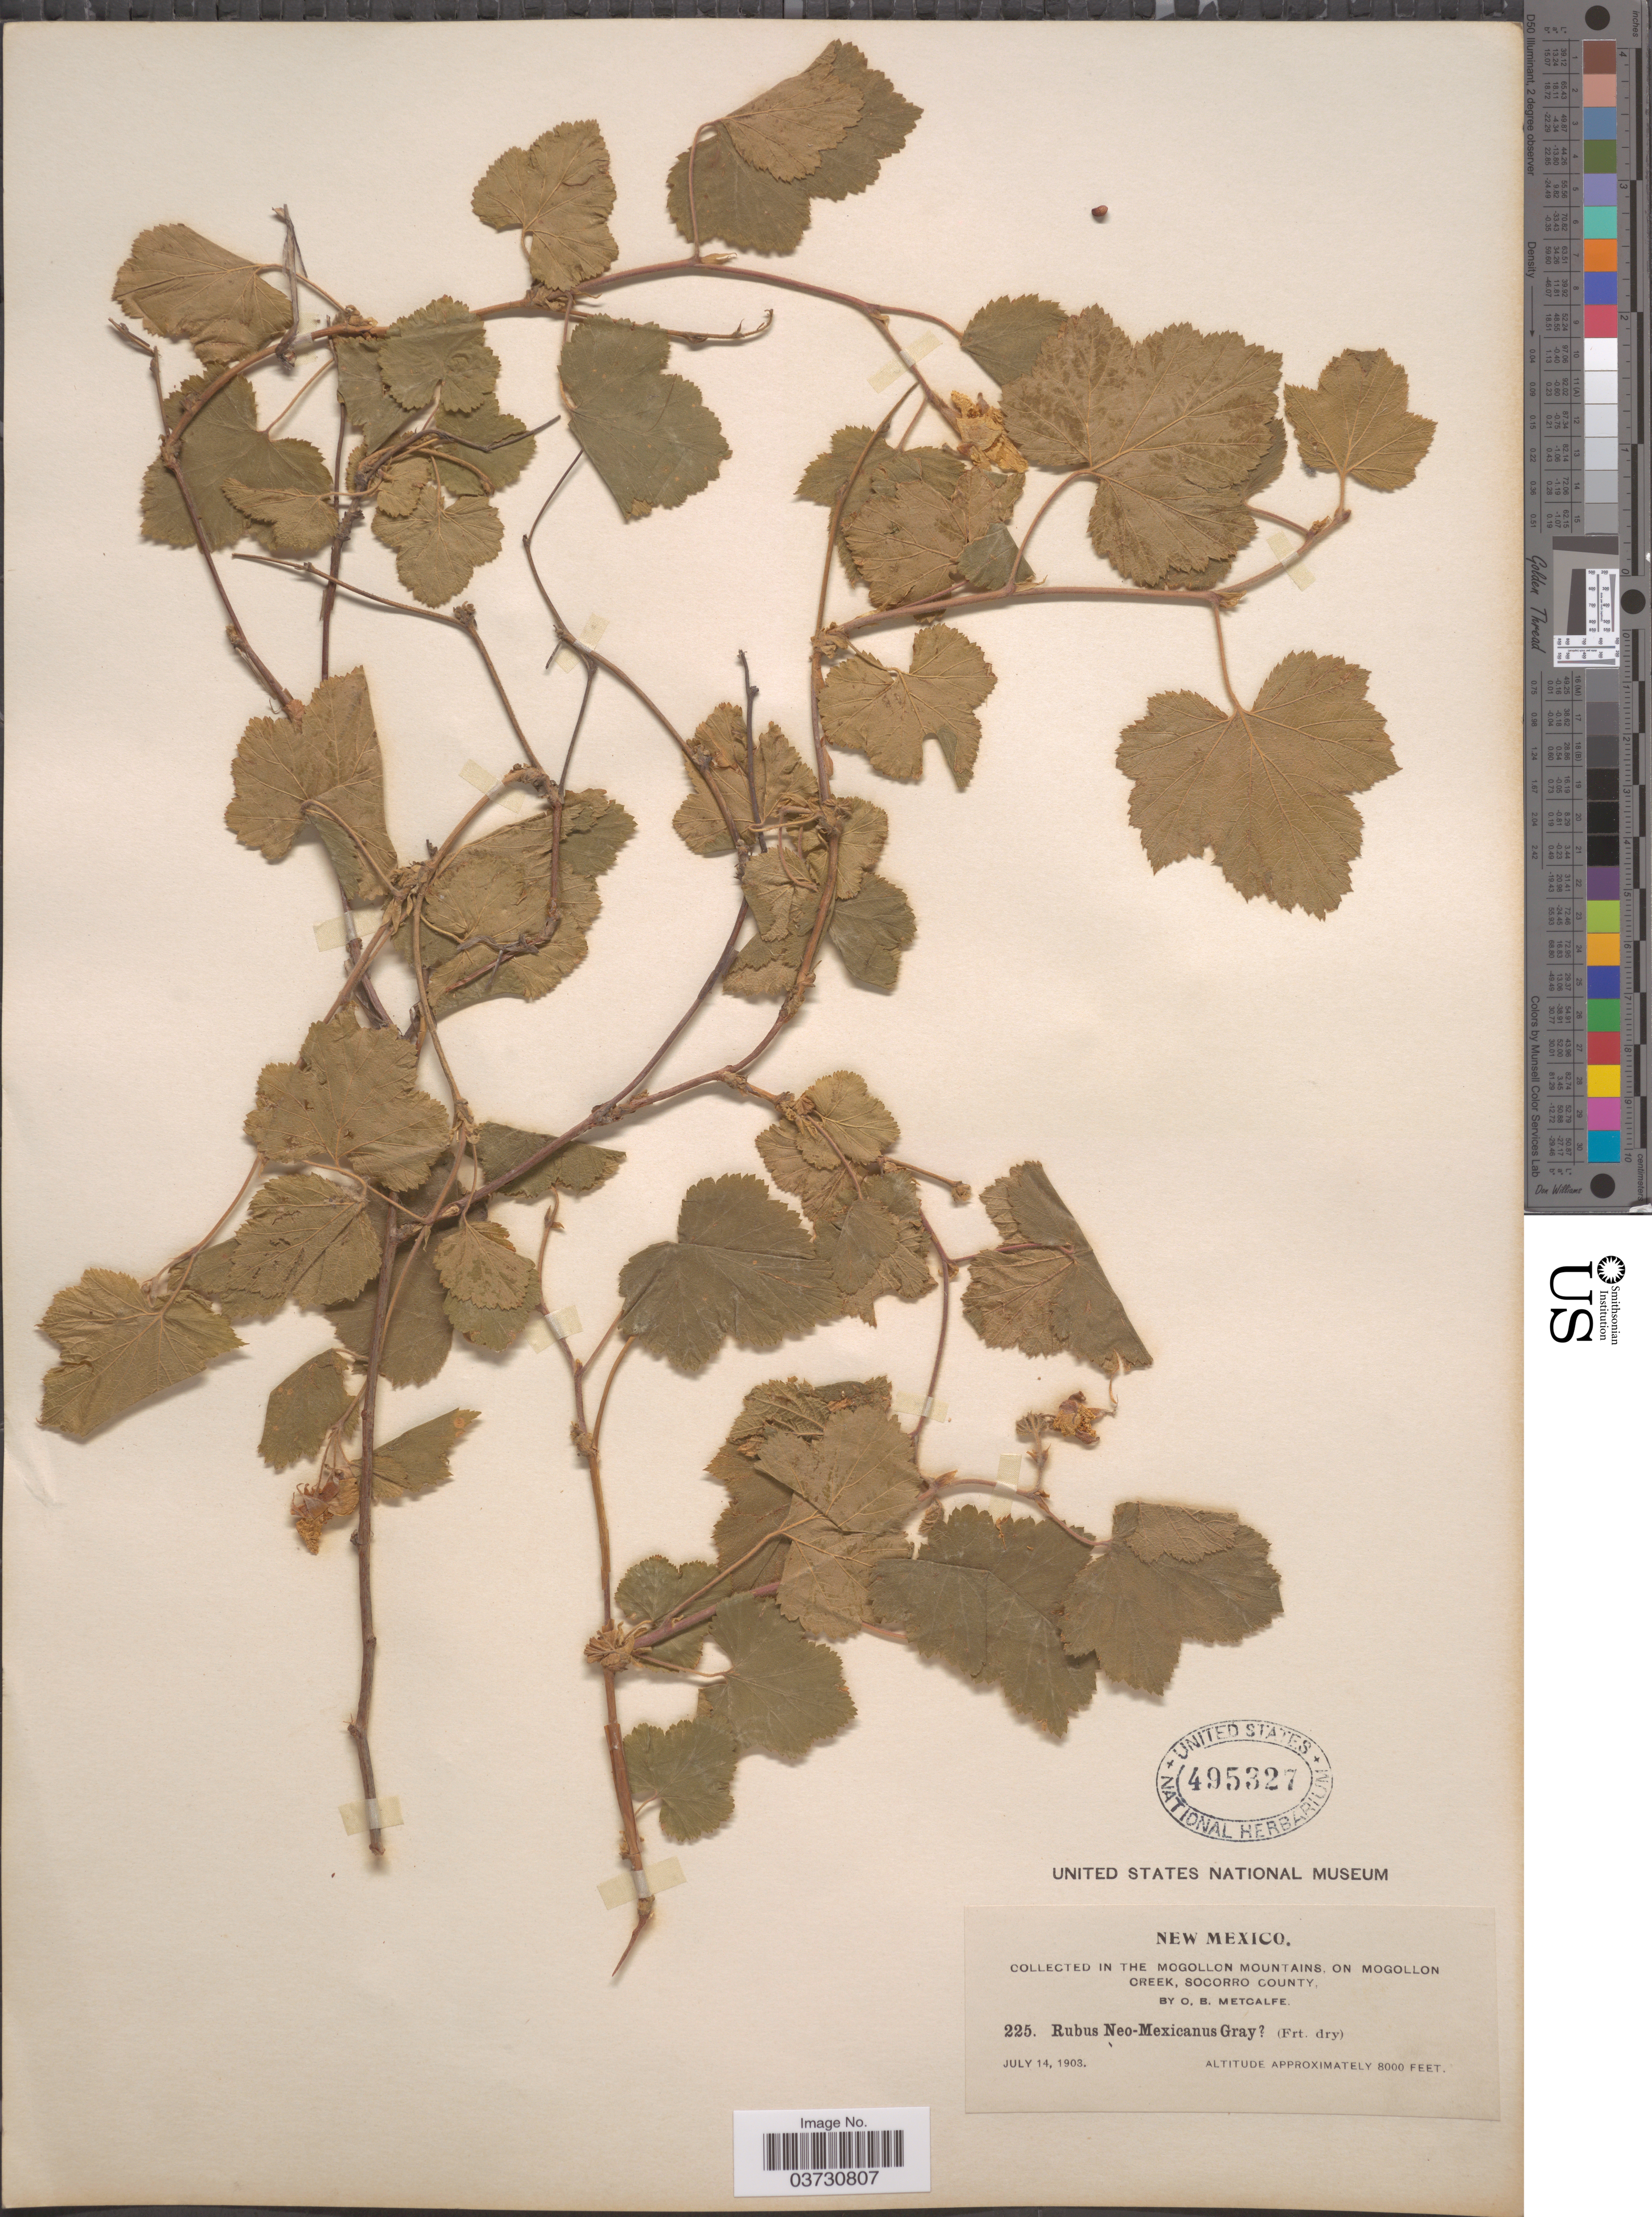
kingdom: Plantae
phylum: Tracheophyta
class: Magnoliopsida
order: Rosales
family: Rosaceae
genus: Rubus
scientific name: Rubus neomexicanus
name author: A. Gray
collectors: O. B. Metcalfe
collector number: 225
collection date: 1903-07-14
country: United States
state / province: New Mexico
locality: In the Mogollon Mountains, On Mogollon Creek, Socorro County.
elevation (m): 2438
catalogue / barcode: US 495327